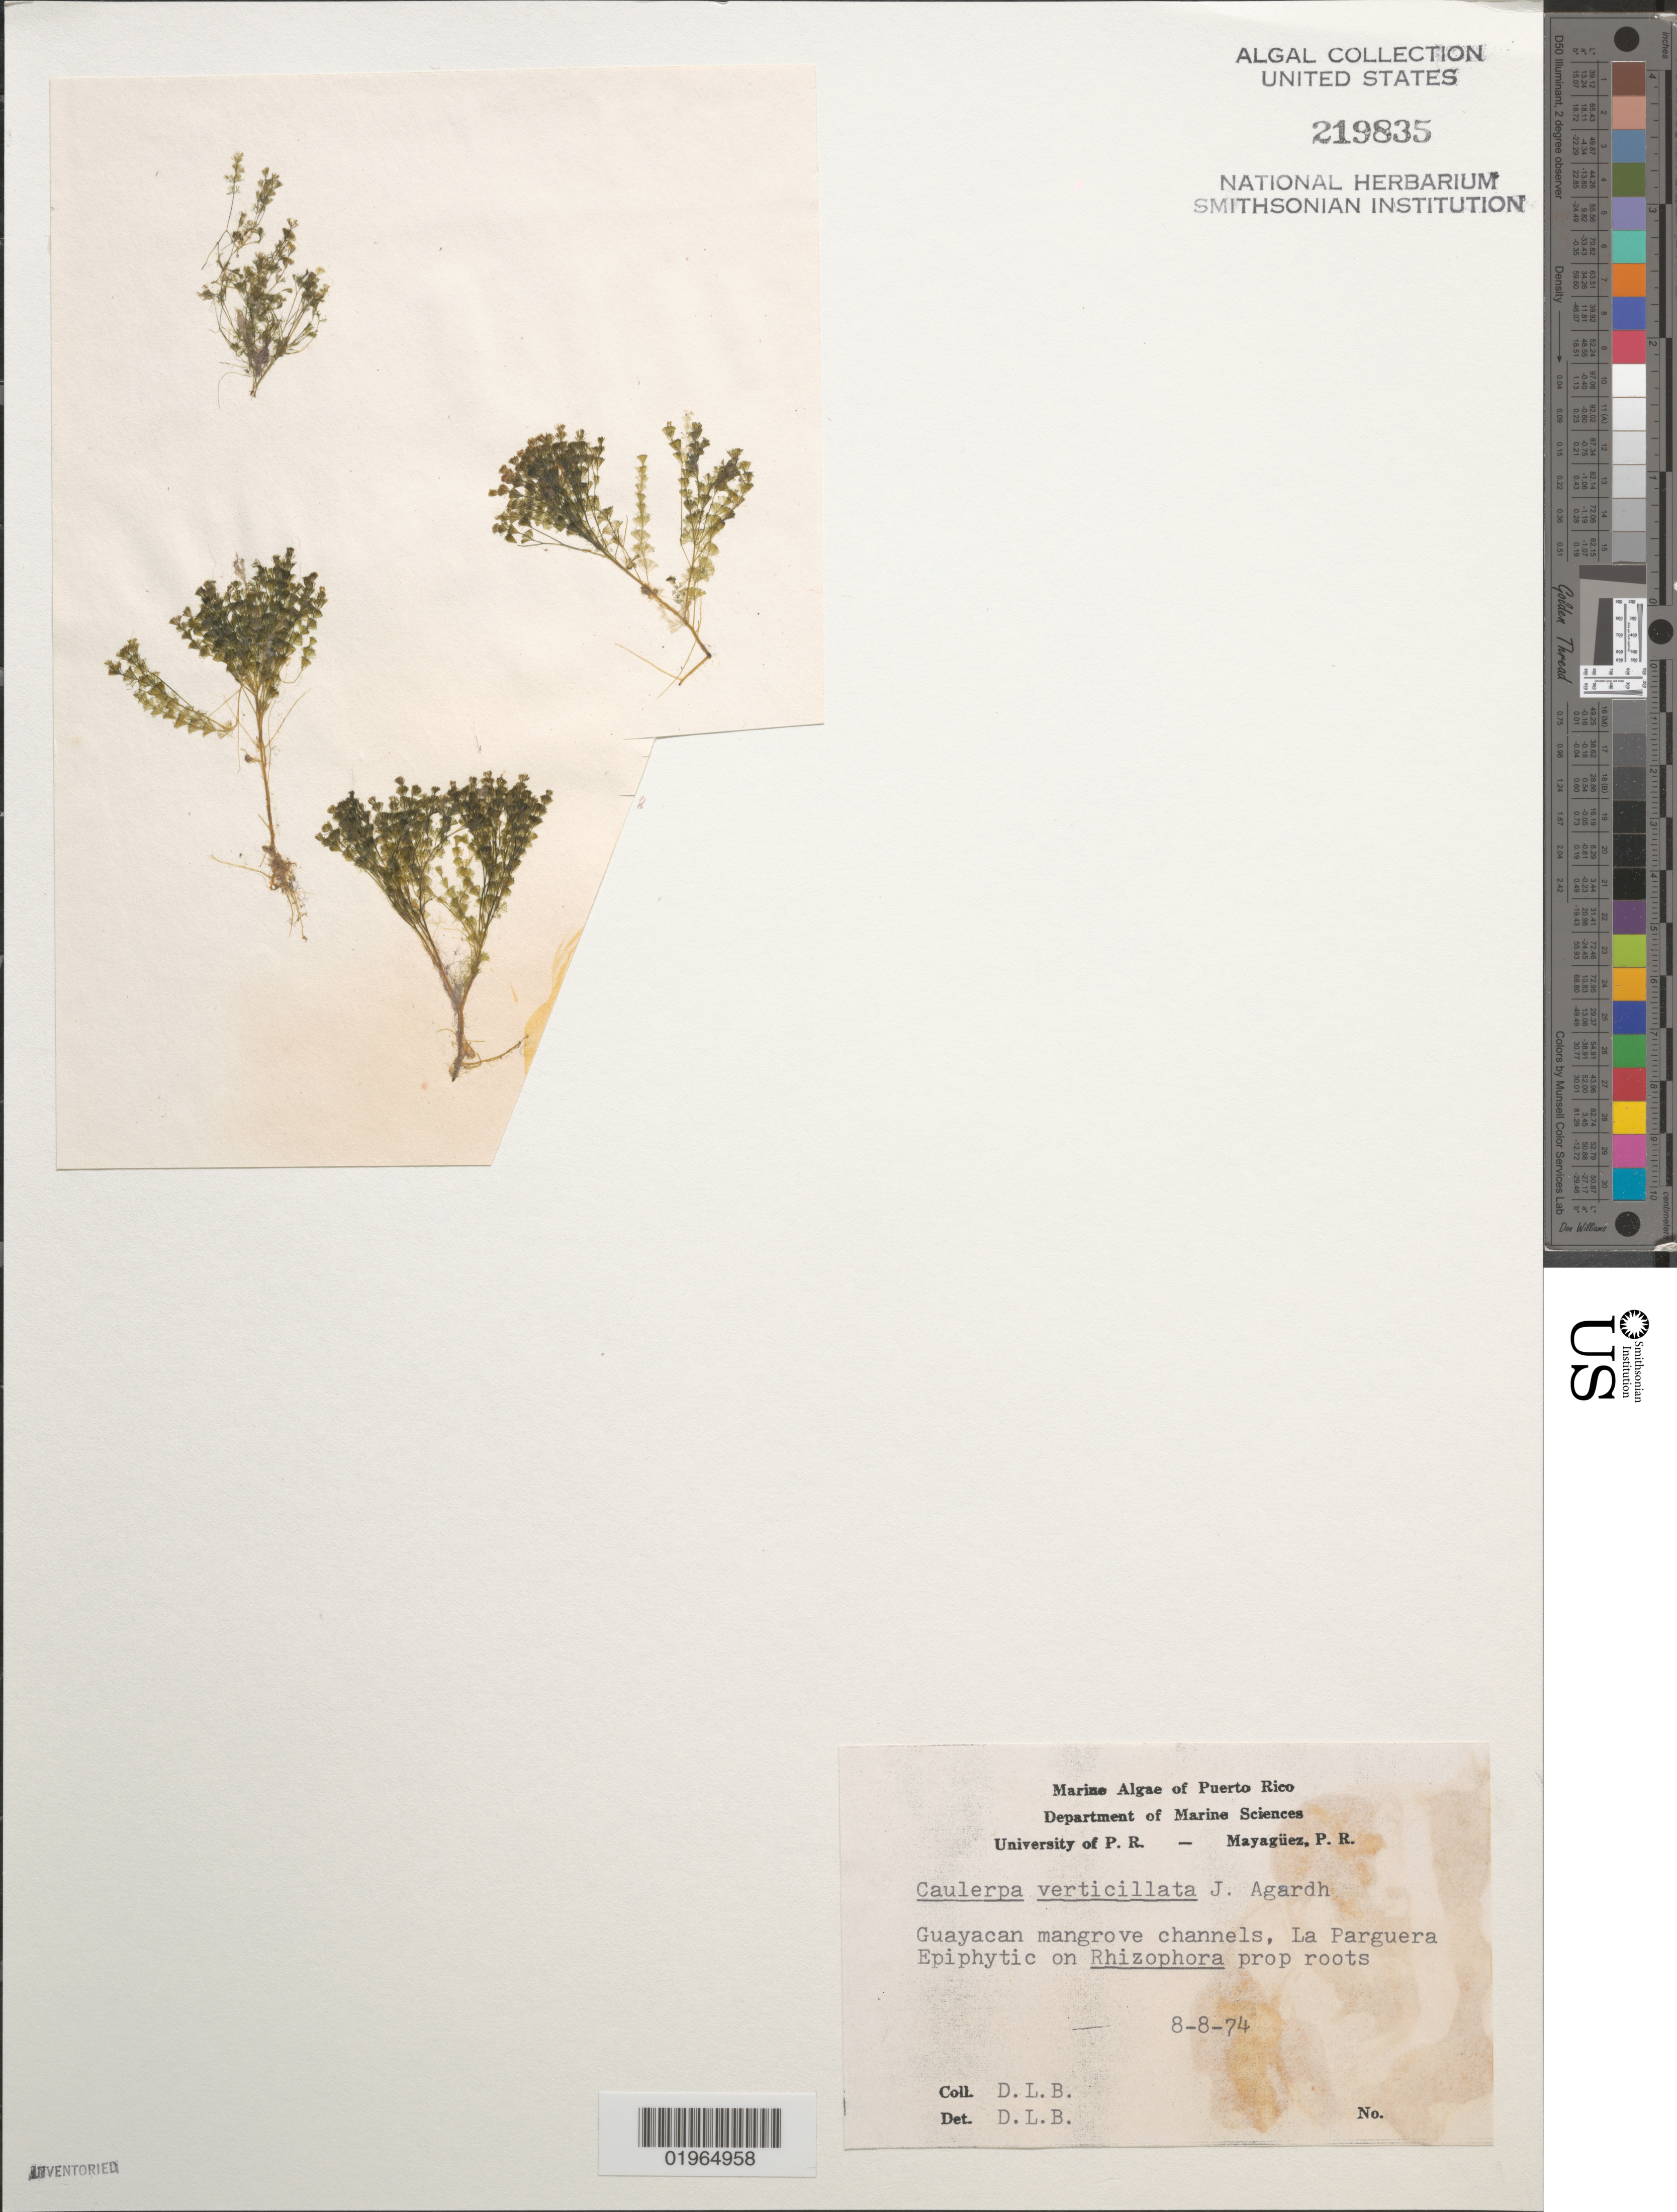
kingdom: Plantae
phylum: Chlorophyta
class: Ulvophyceae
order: Bryopsidales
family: Caulerpaceae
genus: Caulerpa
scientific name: Caulerpa verticillata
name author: J. Agardh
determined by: Ballantine, D. L.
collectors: D.L. Ballantine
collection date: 1974-08-08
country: Puerto Rico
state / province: Lajas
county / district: La Parguera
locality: Guayacan magrove channels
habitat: Epiphytic on Rhizophora prop roots.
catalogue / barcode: US 219835